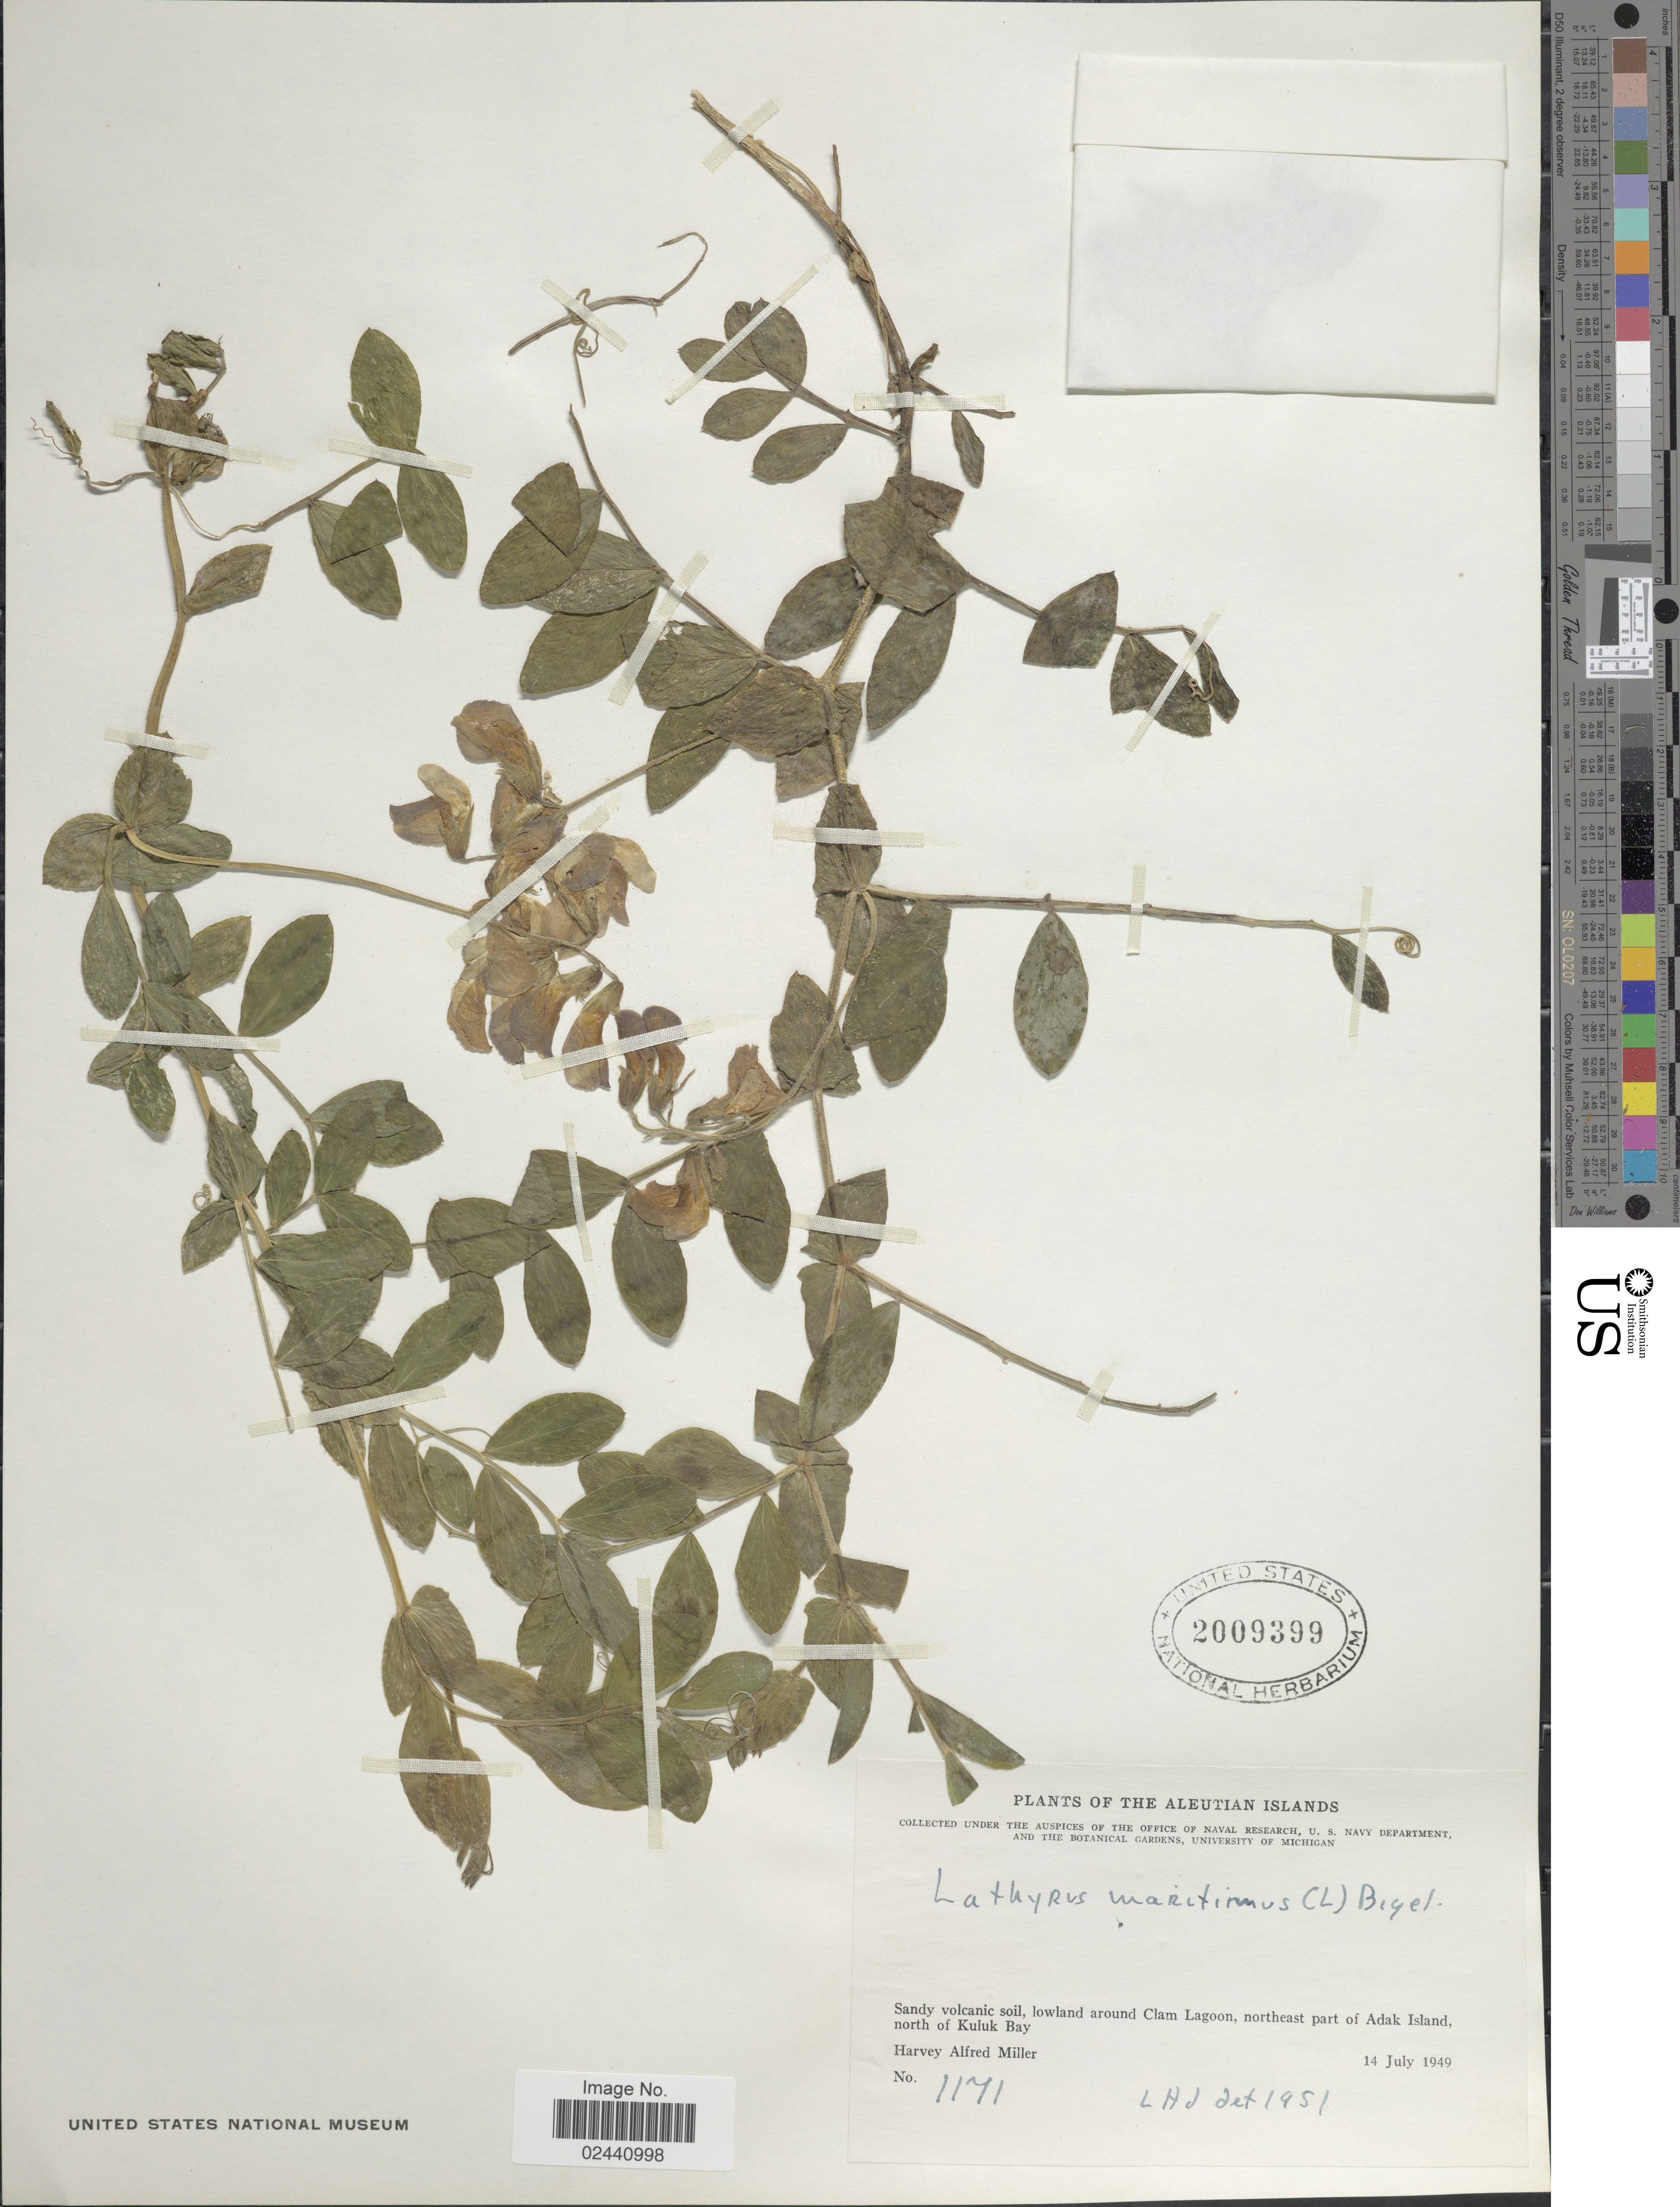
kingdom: Plantae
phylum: Tracheophyta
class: Magnoliopsida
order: Fabales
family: Fabaceae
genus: Lathyrus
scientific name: Lathyrus maritimus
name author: Torr.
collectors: H. A. Miller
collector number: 1171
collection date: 1949-07-14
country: United States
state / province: Alaska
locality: Aleutian Islands, lowland around Clam Lagoon, northeast part of Adak Island, north of Kuluk Bau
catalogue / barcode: US 2009399